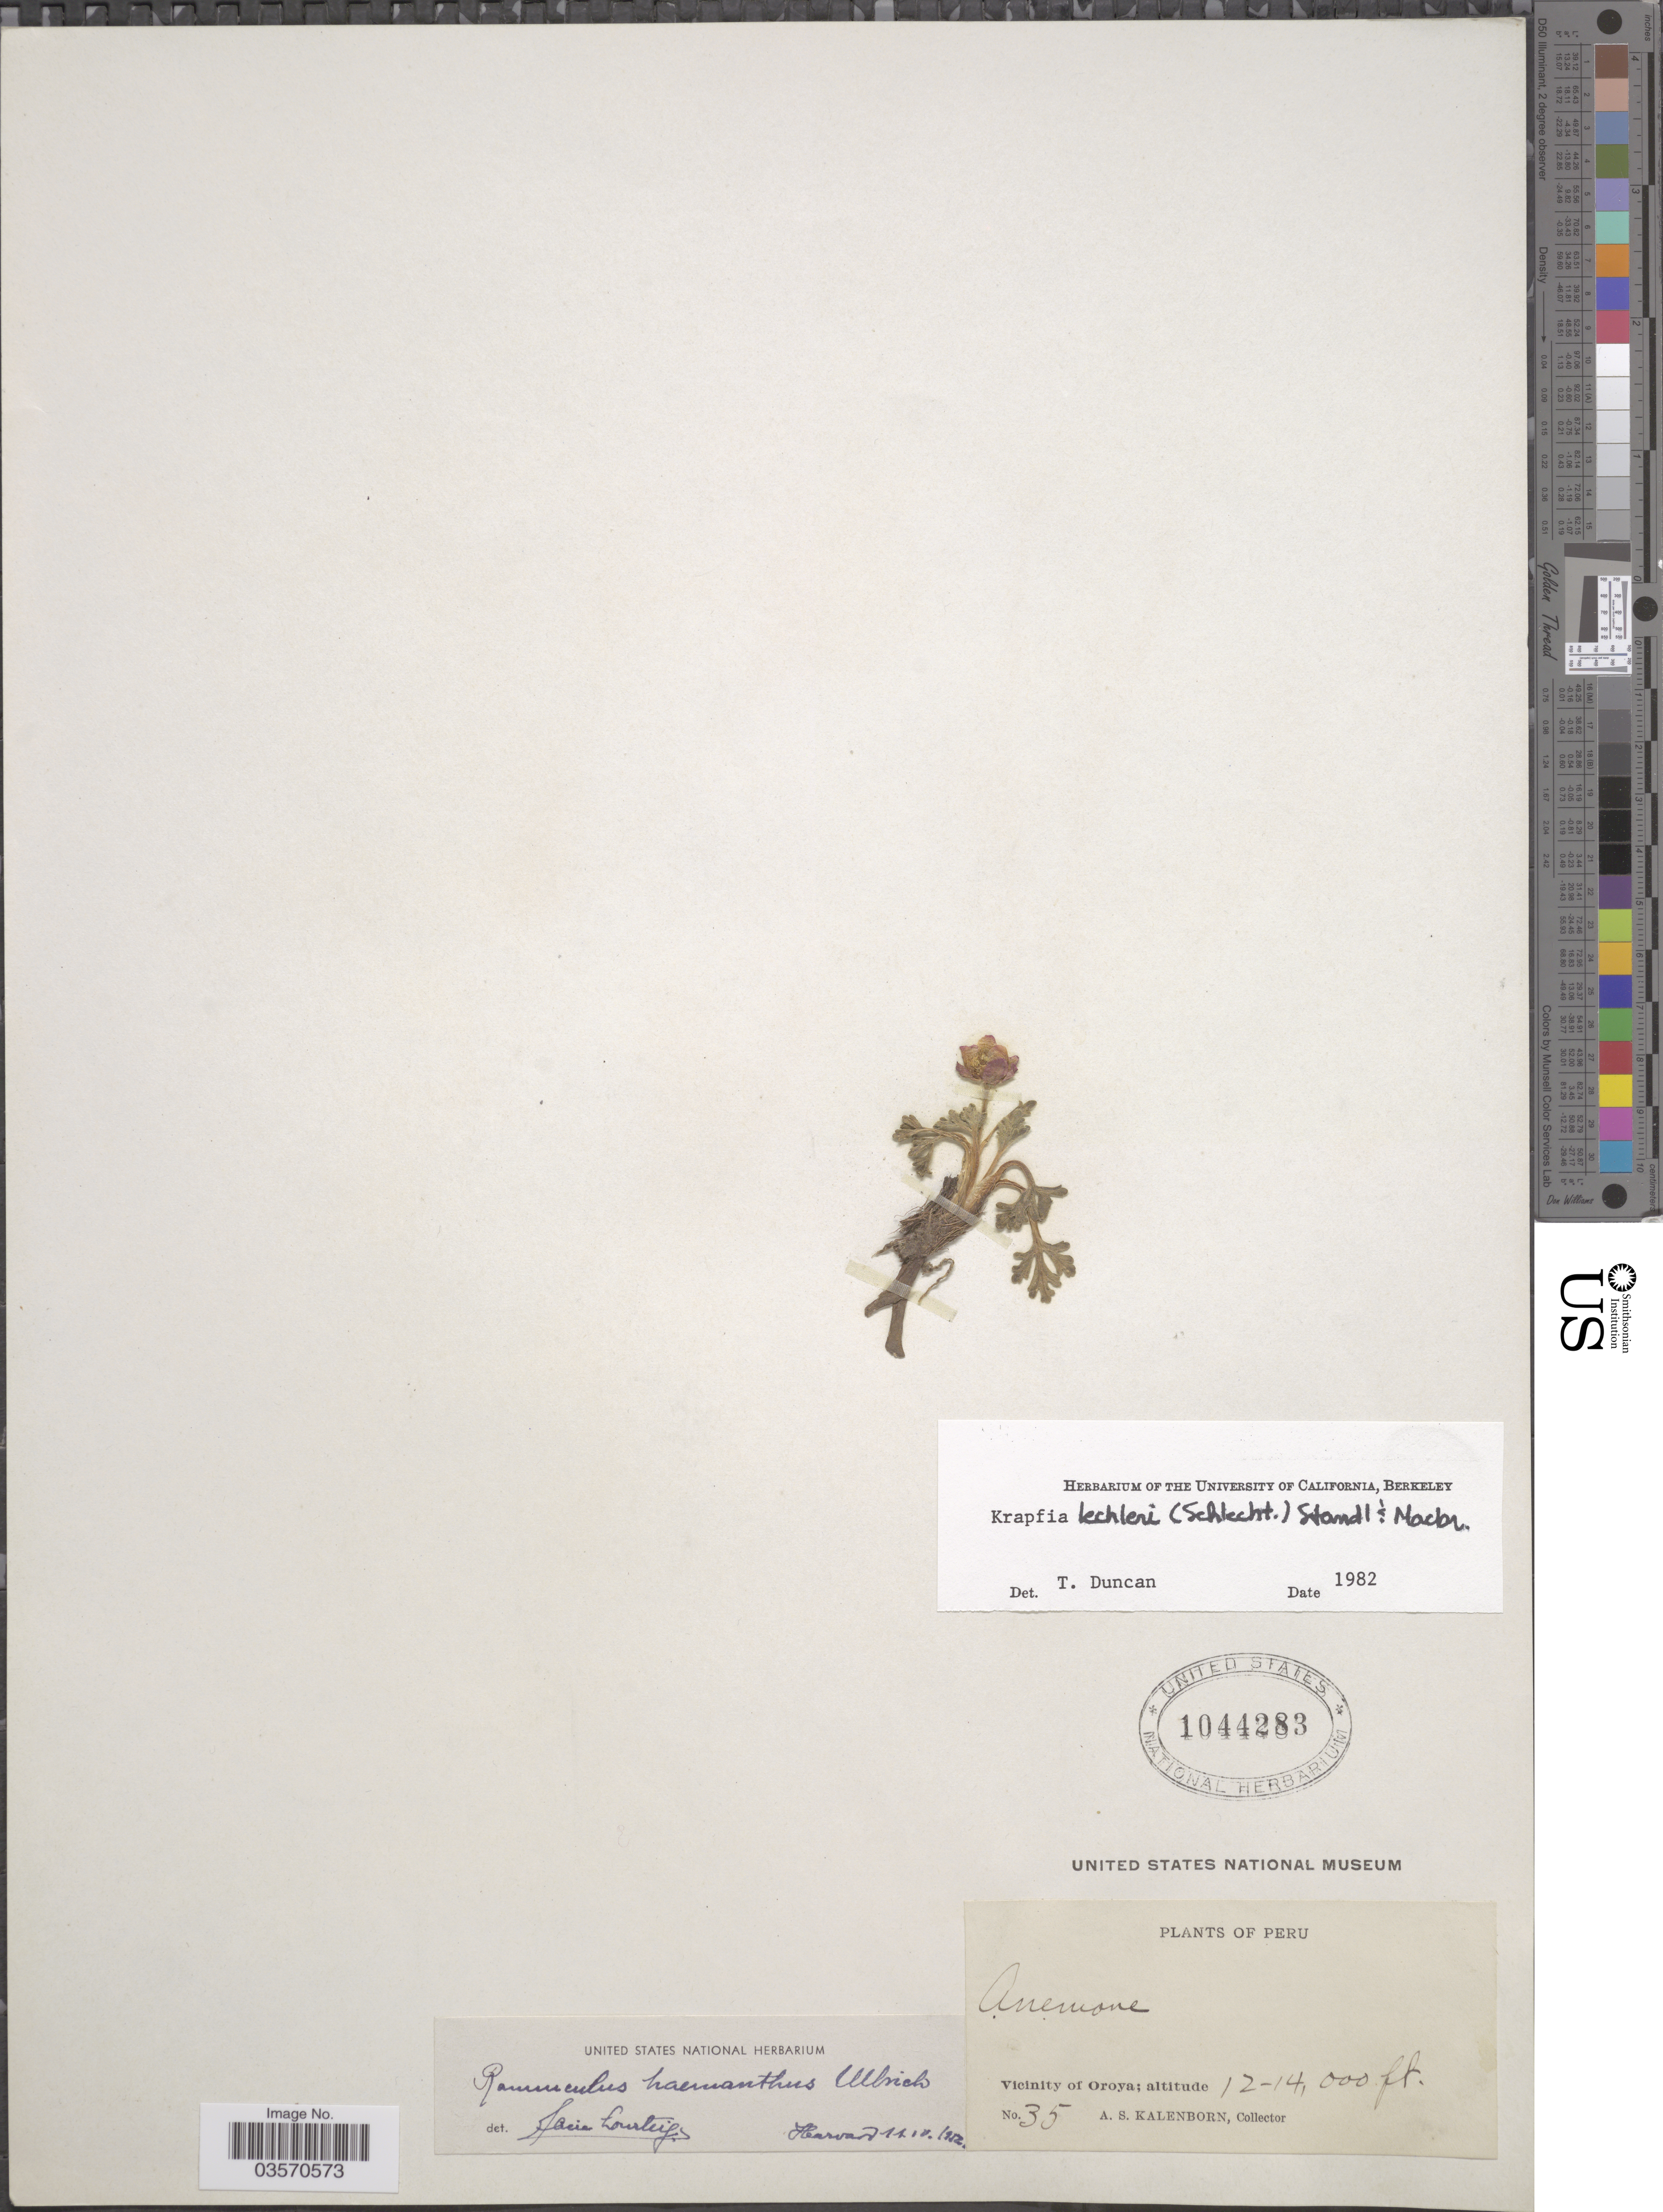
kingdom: Plantae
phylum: Tracheophyta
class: Magnoliopsida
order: Ranunculales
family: Ranunculaceae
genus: Ranunculus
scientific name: Ranunculus lechleri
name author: Schltdl.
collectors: A. Kalenborn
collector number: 35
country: Peru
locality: Vicinity of Oroya.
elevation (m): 3658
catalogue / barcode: US 1044283